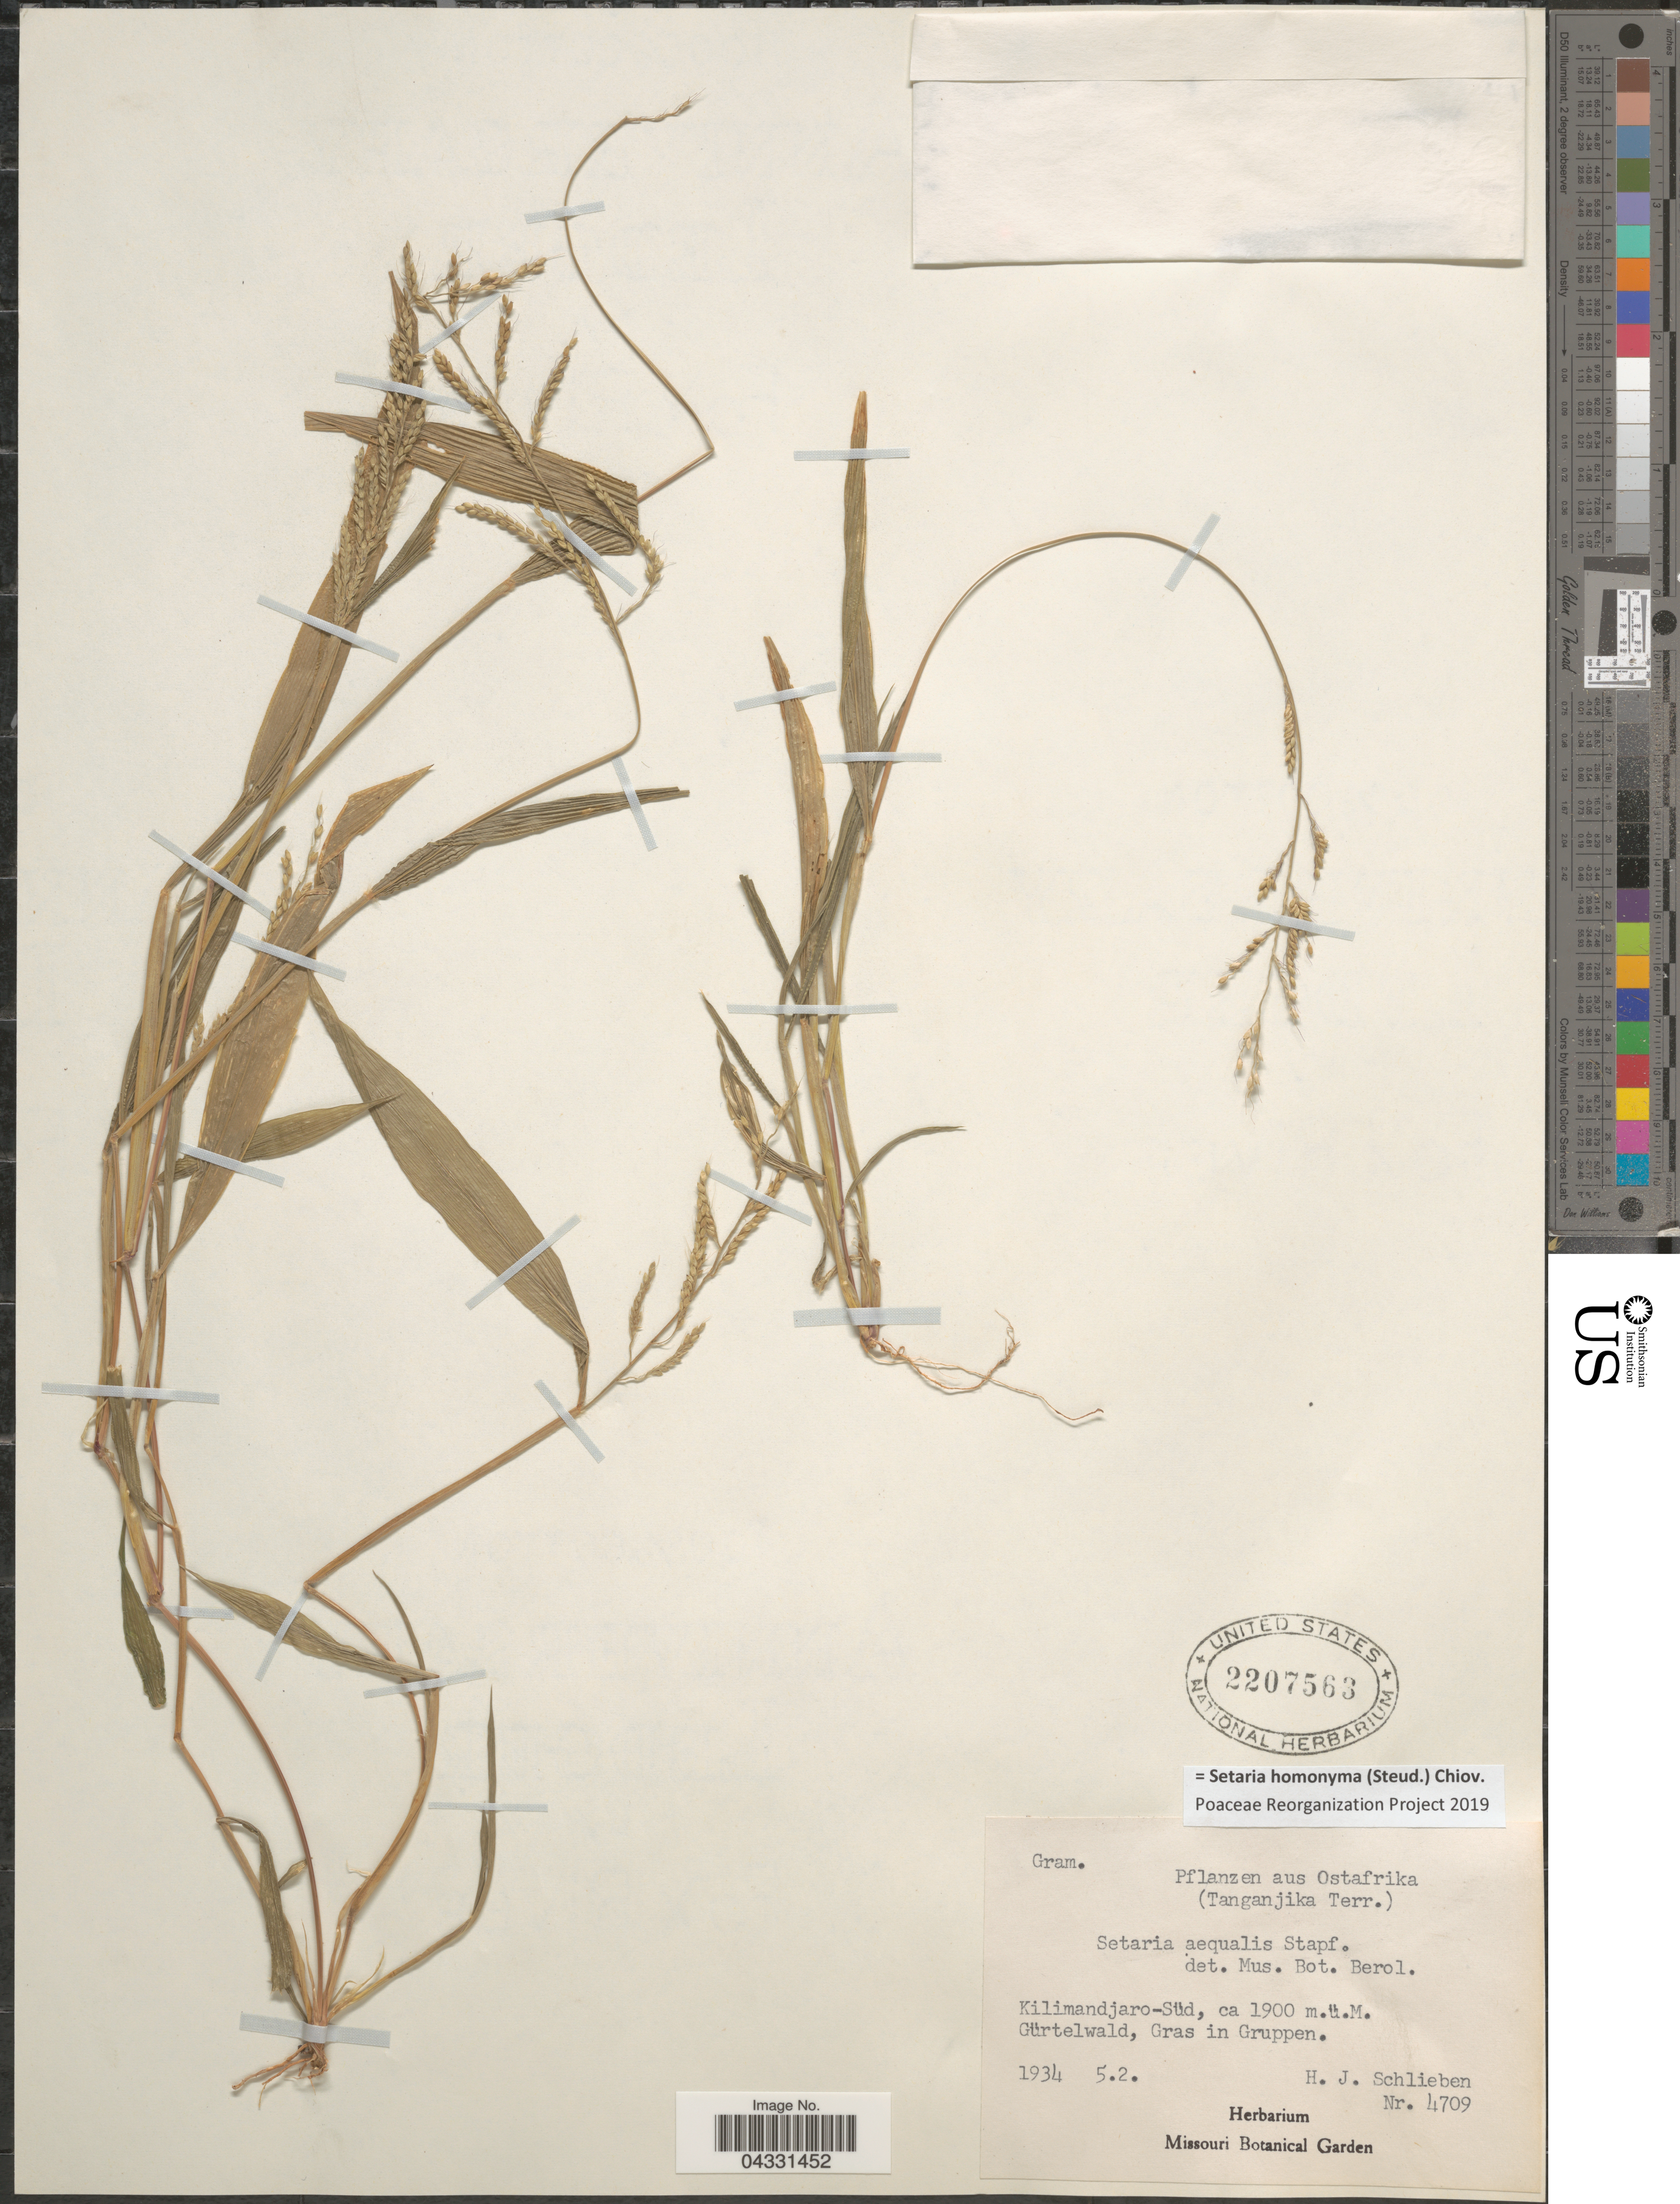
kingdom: Plantae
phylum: Tracheophyta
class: Liliopsida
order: Poales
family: Poaceae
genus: Setaria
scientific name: Setaria homonyma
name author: (Steud.) Chiov.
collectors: H. J. Schlieben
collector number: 4709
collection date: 1934-02-05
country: Tanzania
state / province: Kilimanjaro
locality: Ostafrika (Tanganjika Terr.). Kilimandjaro-Süd.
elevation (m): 1900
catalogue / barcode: US 2207563